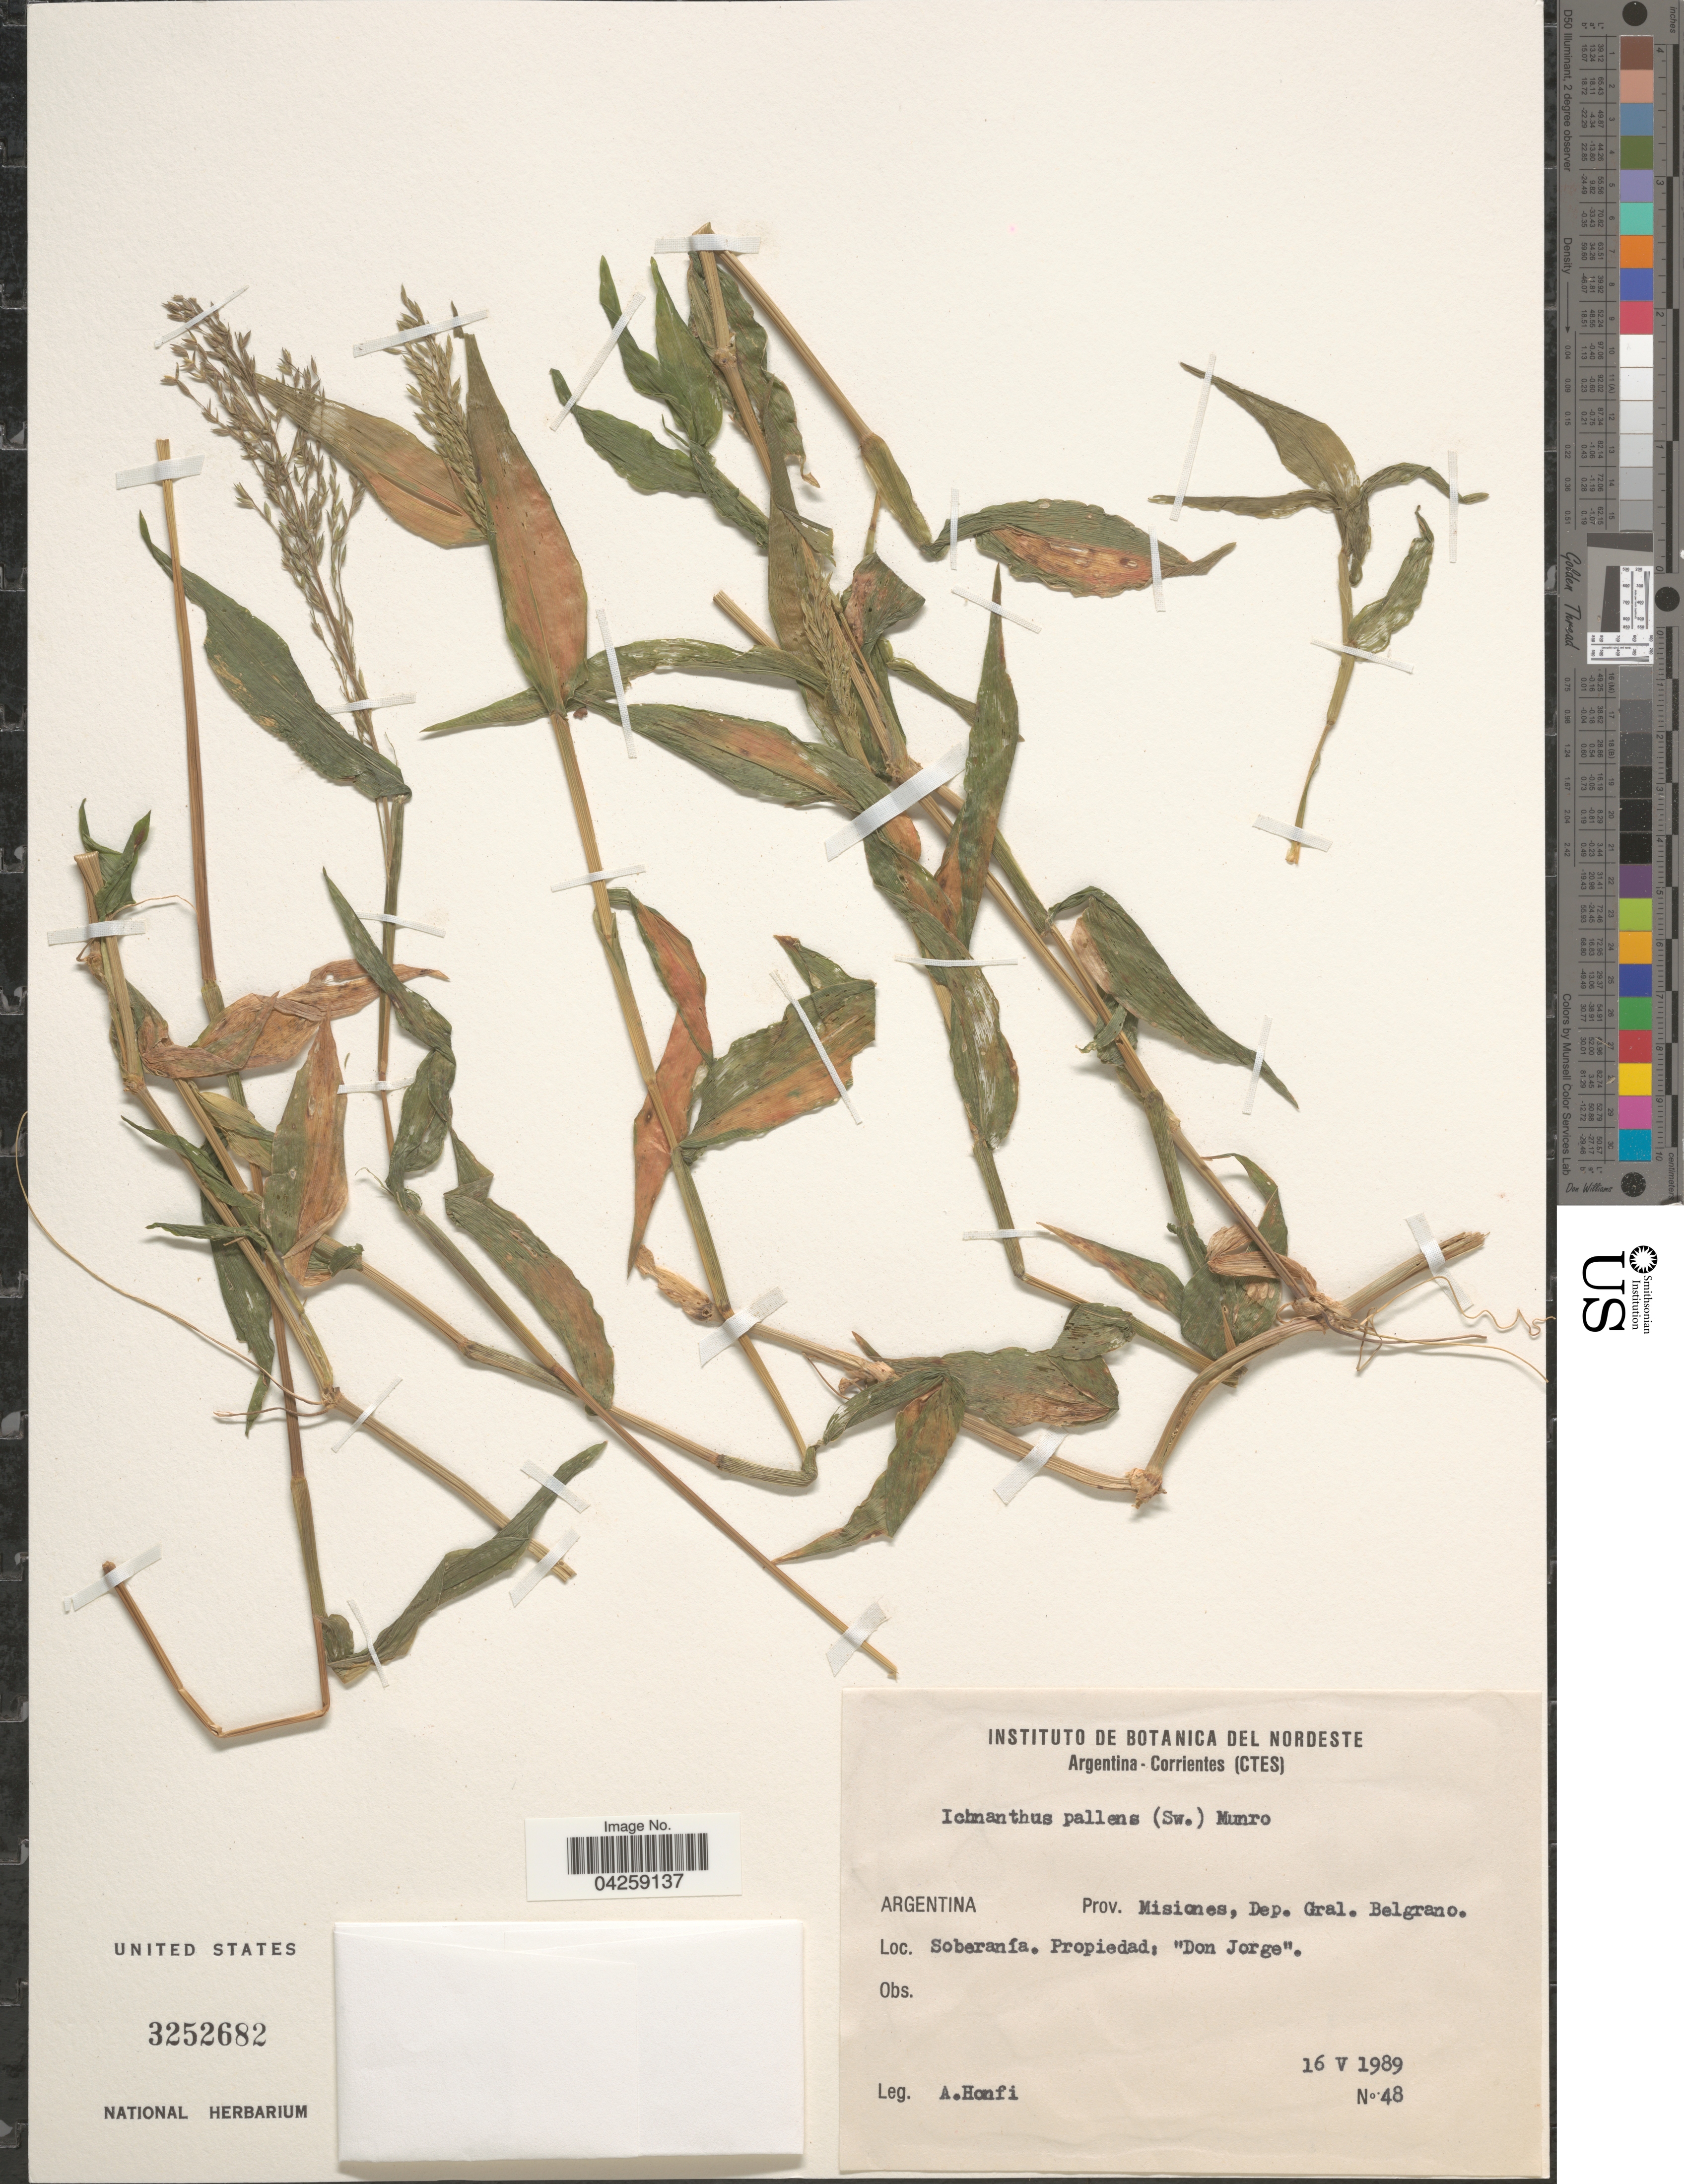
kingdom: Plantae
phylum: Tracheophyta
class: Liliopsida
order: Poales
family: Poaceae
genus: Ichnanthus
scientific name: Ichnanthus pallens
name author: (Sw.) Munro ex Benth.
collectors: A. Honfi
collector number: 48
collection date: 1989-05-16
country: Argentina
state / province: Misiones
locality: Dep. Gral. Belgrano. Soberanía. Propiedad; "Don Jorge".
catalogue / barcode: US 3252682